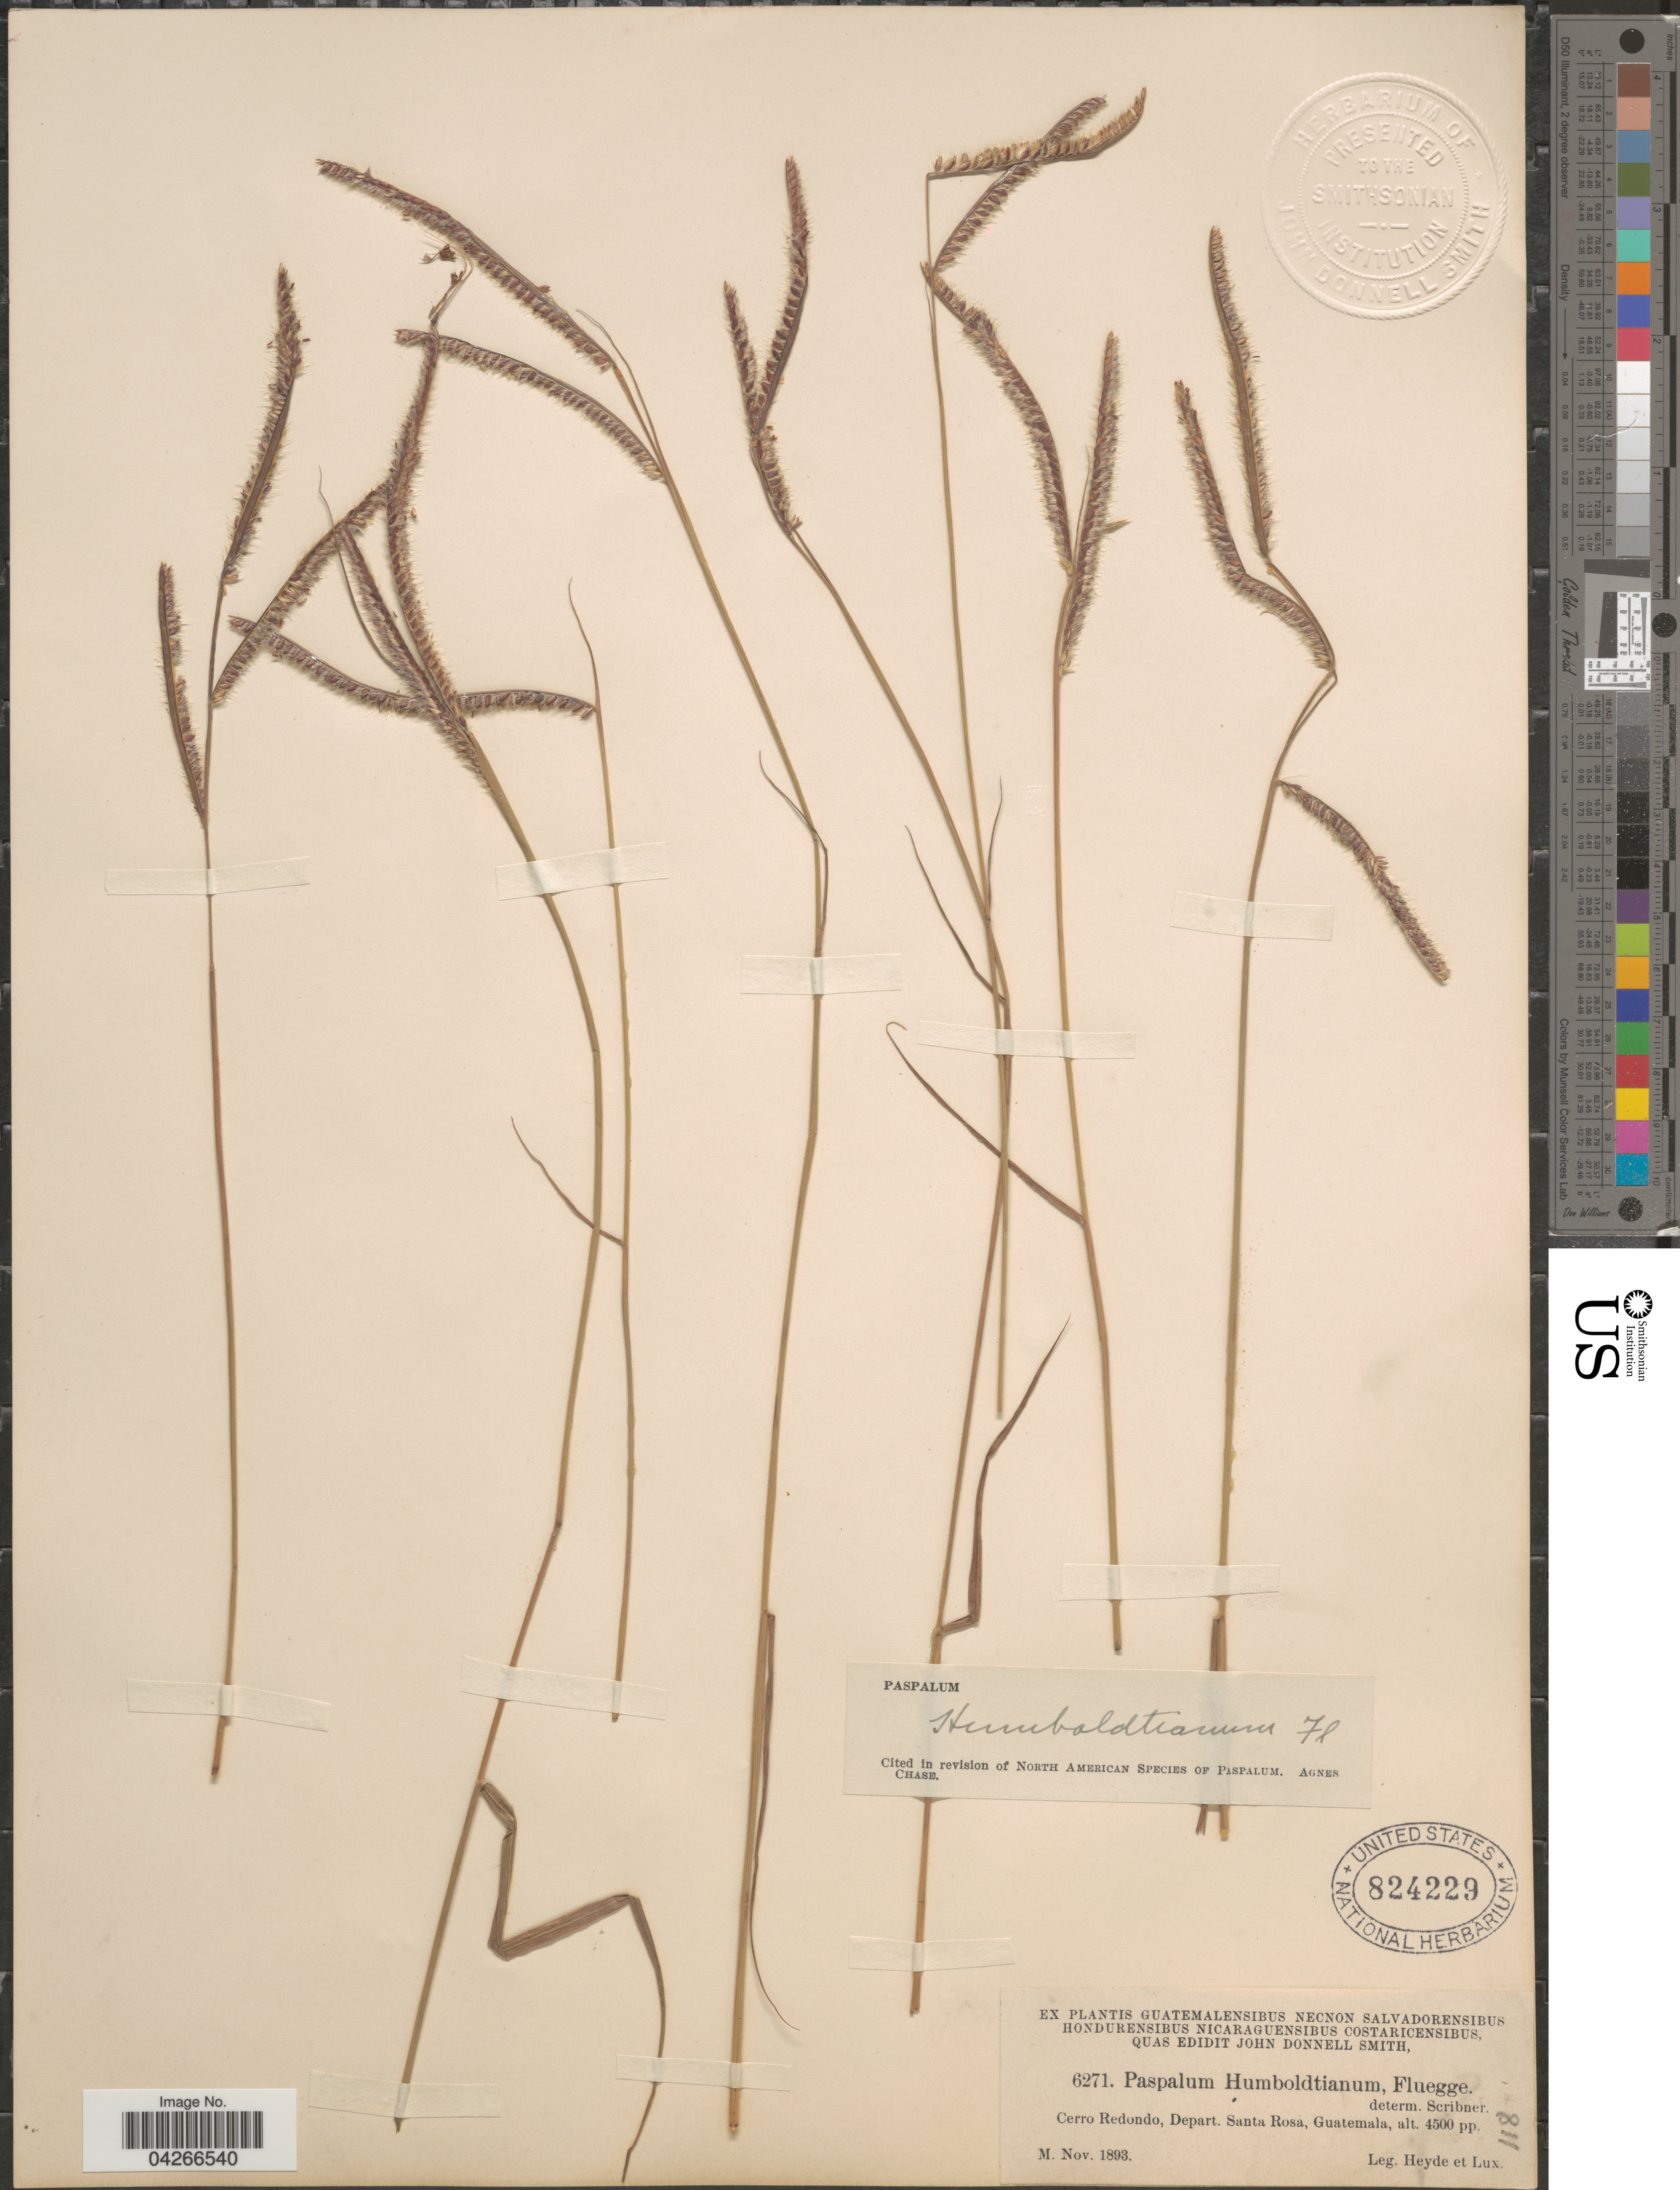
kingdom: Plantae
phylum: Tracheophyta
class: Liliopsida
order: Poales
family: Poaceae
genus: Paspalum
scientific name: Paspalum humboldtianum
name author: Flüggé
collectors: Heyde & Lux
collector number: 6271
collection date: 1893-11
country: Guatemala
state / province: Santa Rosa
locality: Cerro Redondo, Depart. Santa Rosa.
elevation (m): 1372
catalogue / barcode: US 824229